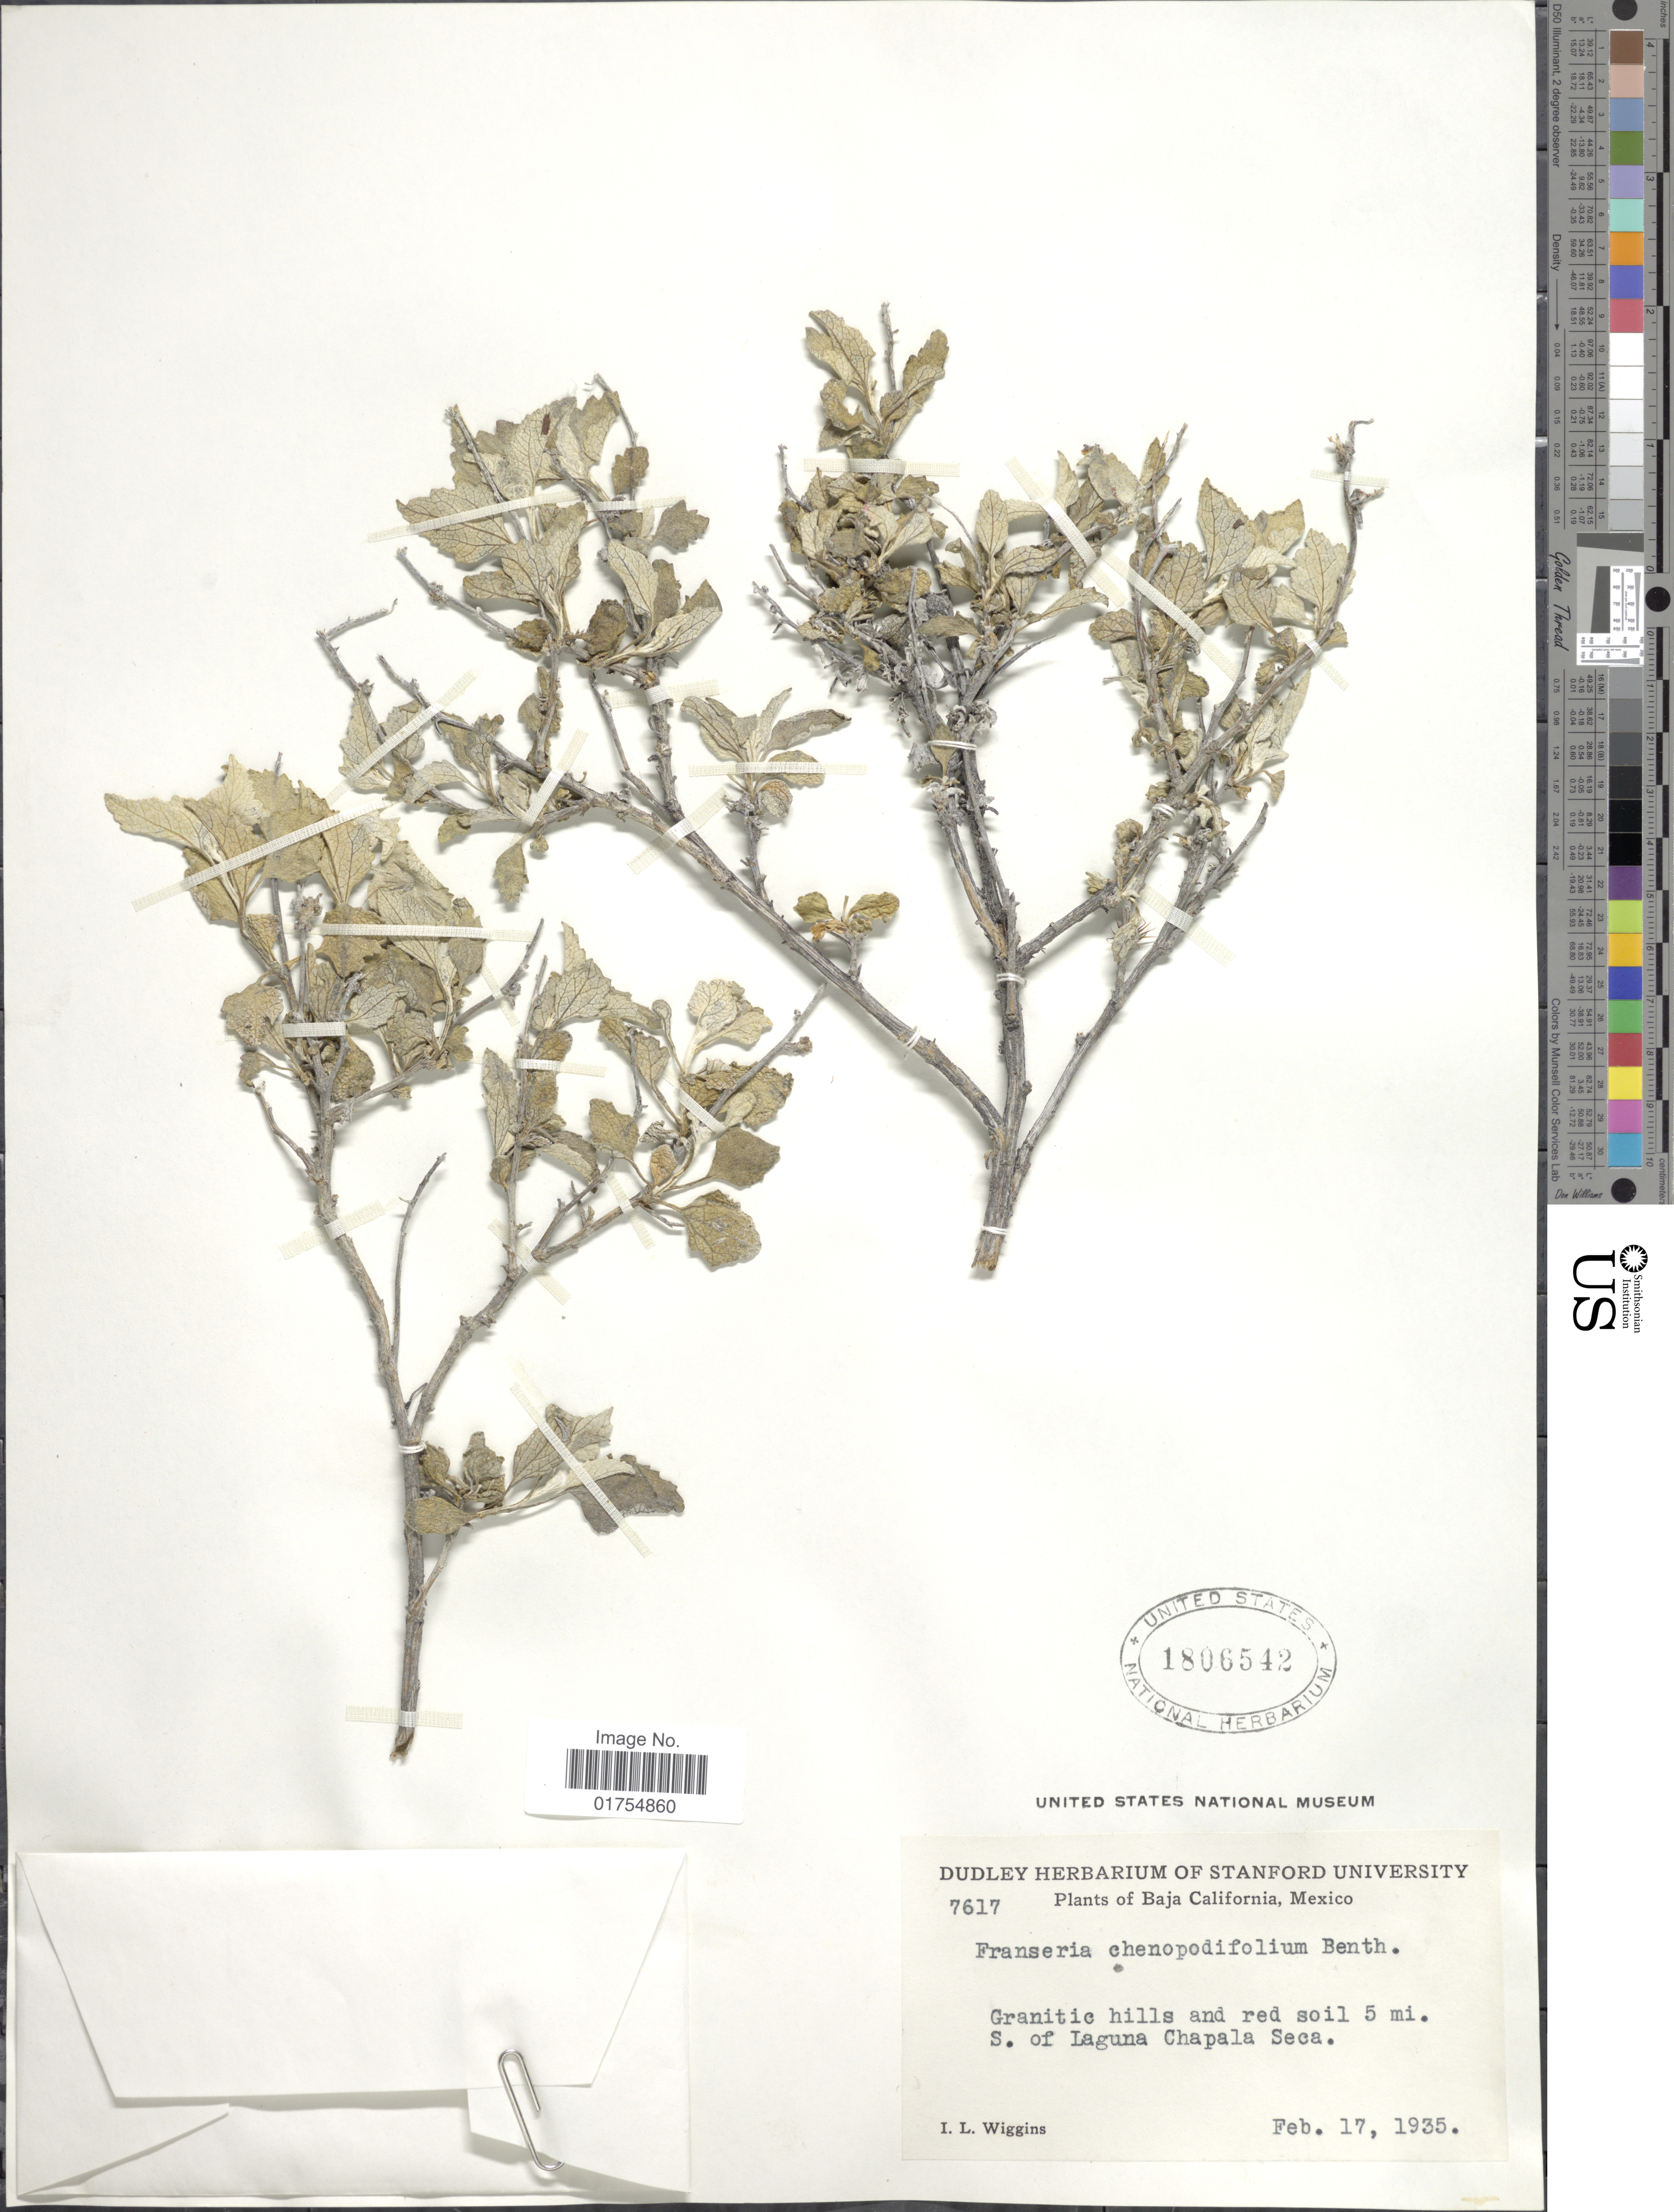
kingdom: Plantae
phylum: Tracheophyta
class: Magnoliopsida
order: Asterales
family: Asteraceae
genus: Franseria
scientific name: Franseria chenopodiifolia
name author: Benth.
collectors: I. L. Wiggins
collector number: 7617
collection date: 1935-02-17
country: Mexico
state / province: Baja California Norte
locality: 5 mi S of Laguna Chapala Seca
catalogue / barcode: US 1806542